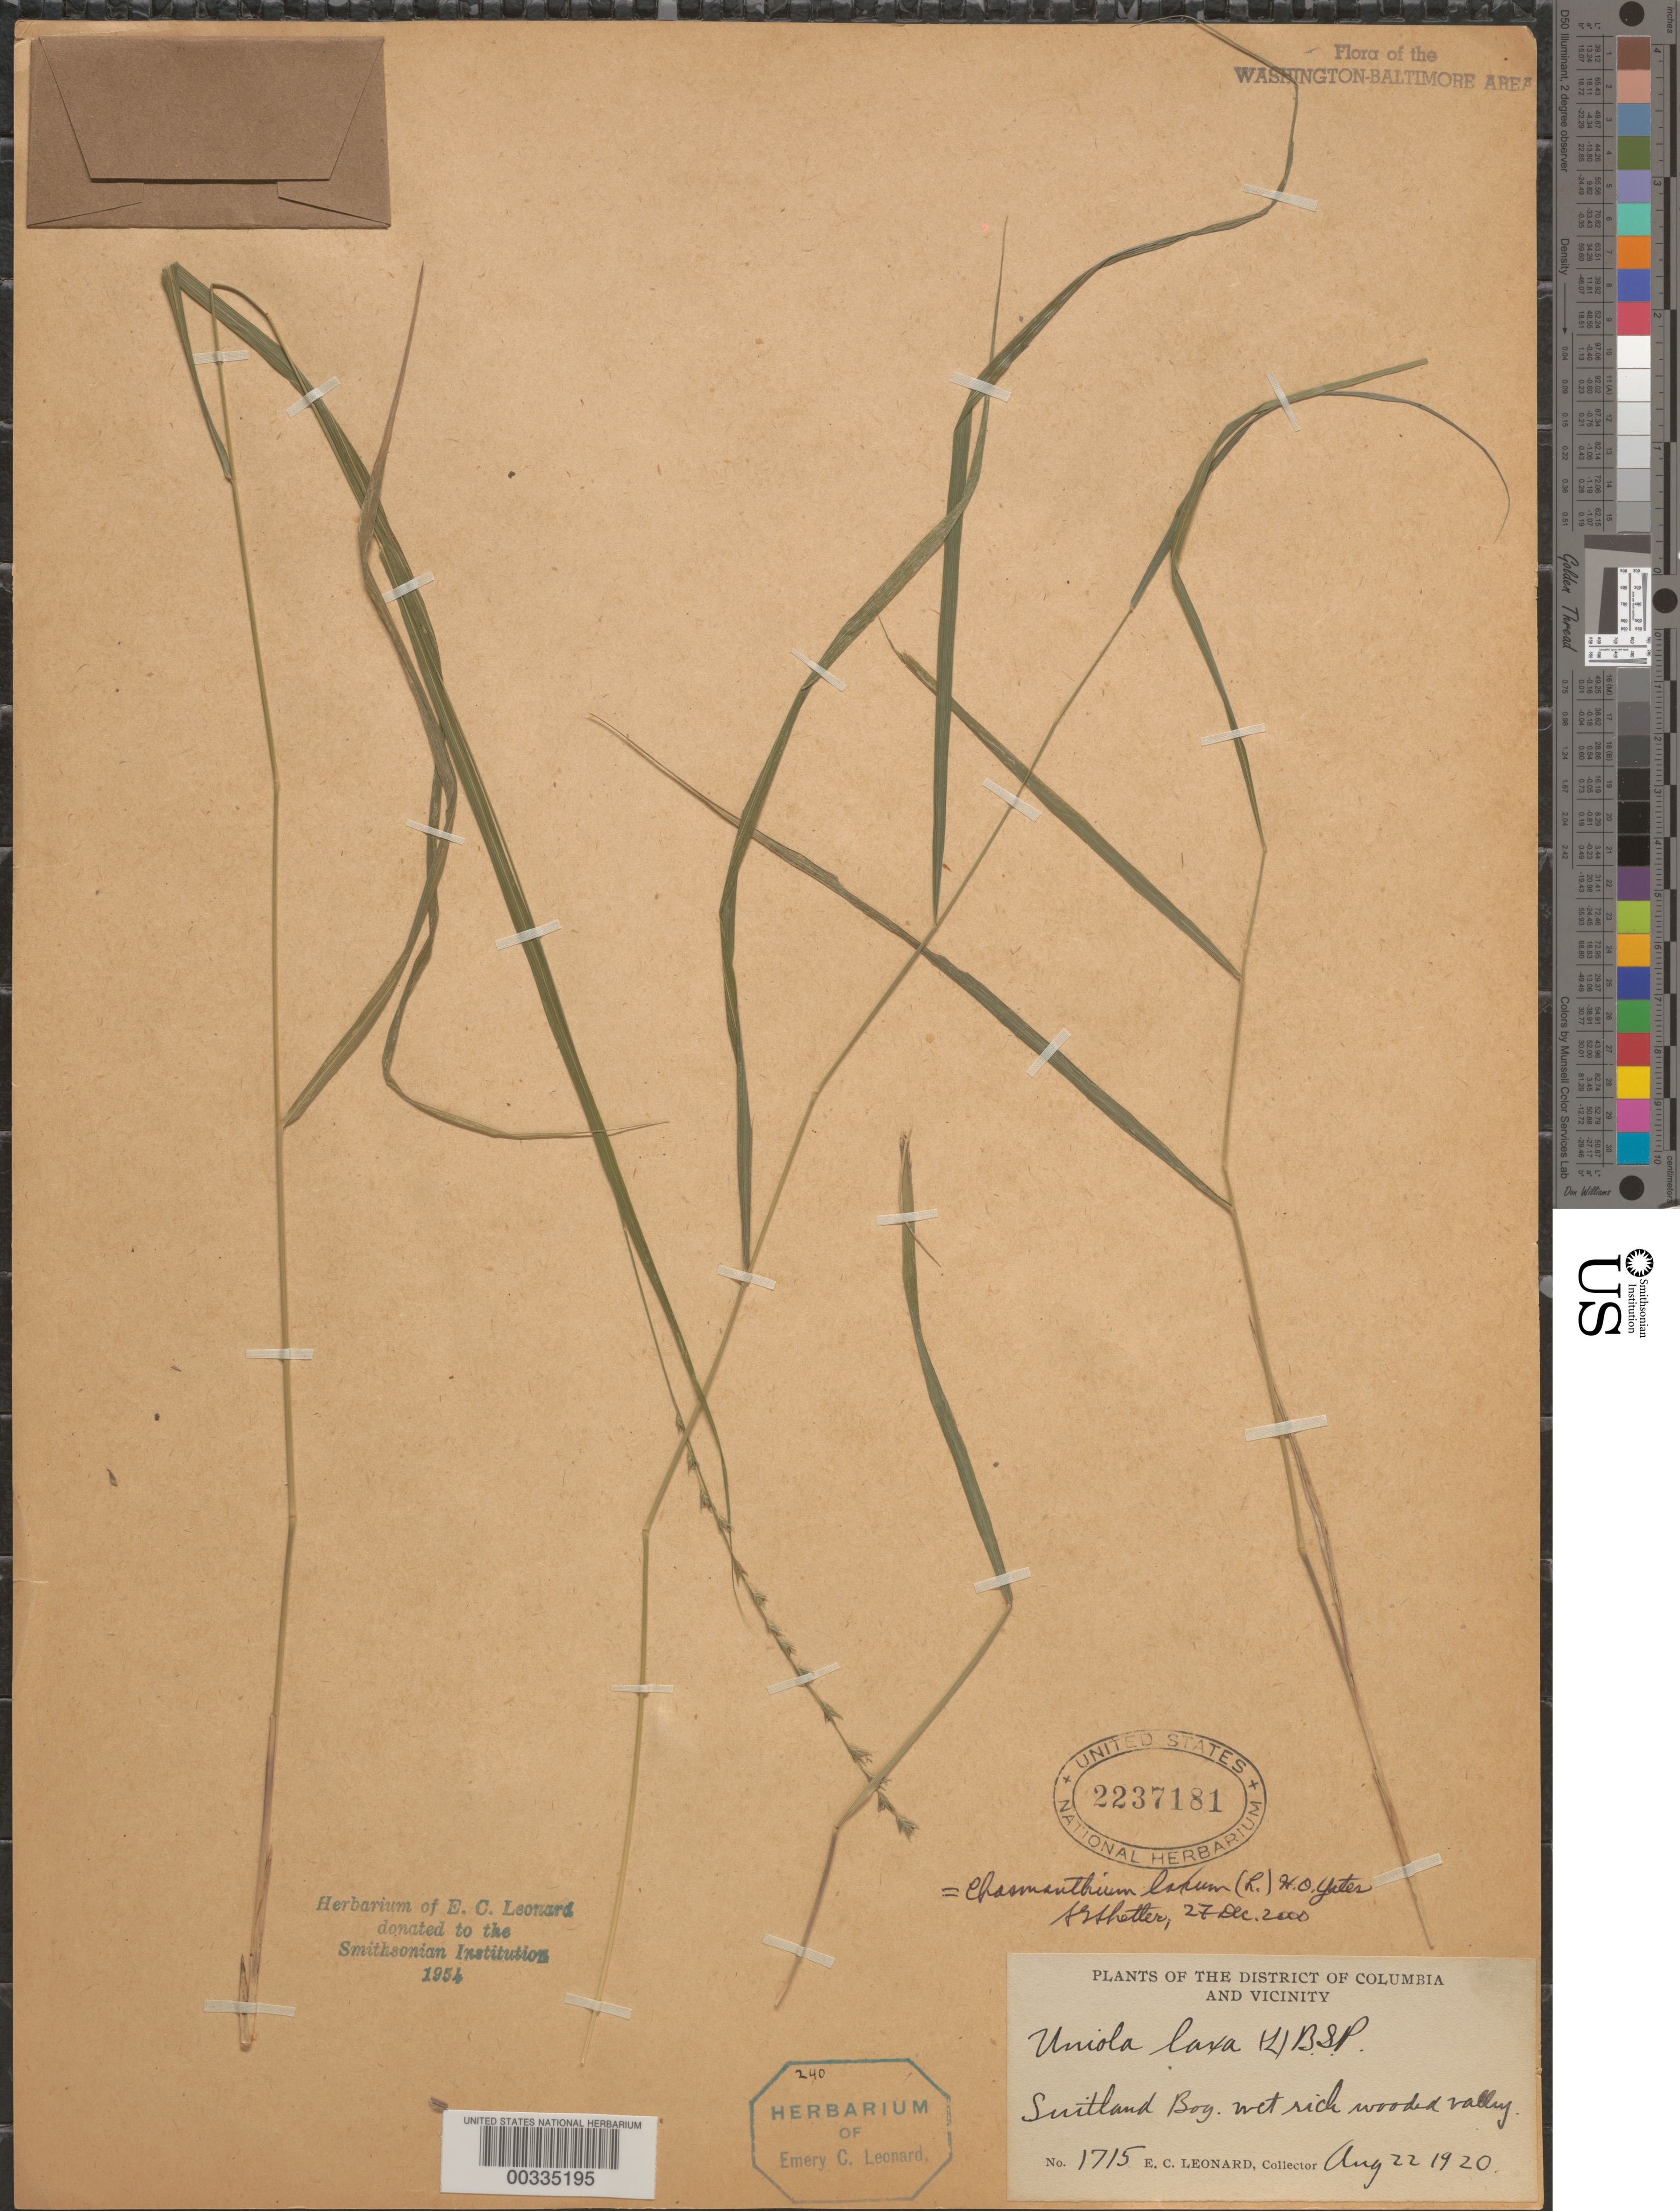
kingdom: Plantae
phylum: Tracheophyta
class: Liliopsida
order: Poales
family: Poaceae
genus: Chasmanthium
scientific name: Chasmanthium laxum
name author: (L.) H.O. Yates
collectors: E. C. Leonard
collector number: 1715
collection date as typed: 22 Aug 1920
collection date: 1920-08-22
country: United States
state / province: Maryland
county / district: Prince George's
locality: Suitland Bog, east of Suitland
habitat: Wet rich wooded valley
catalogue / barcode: US 2237181